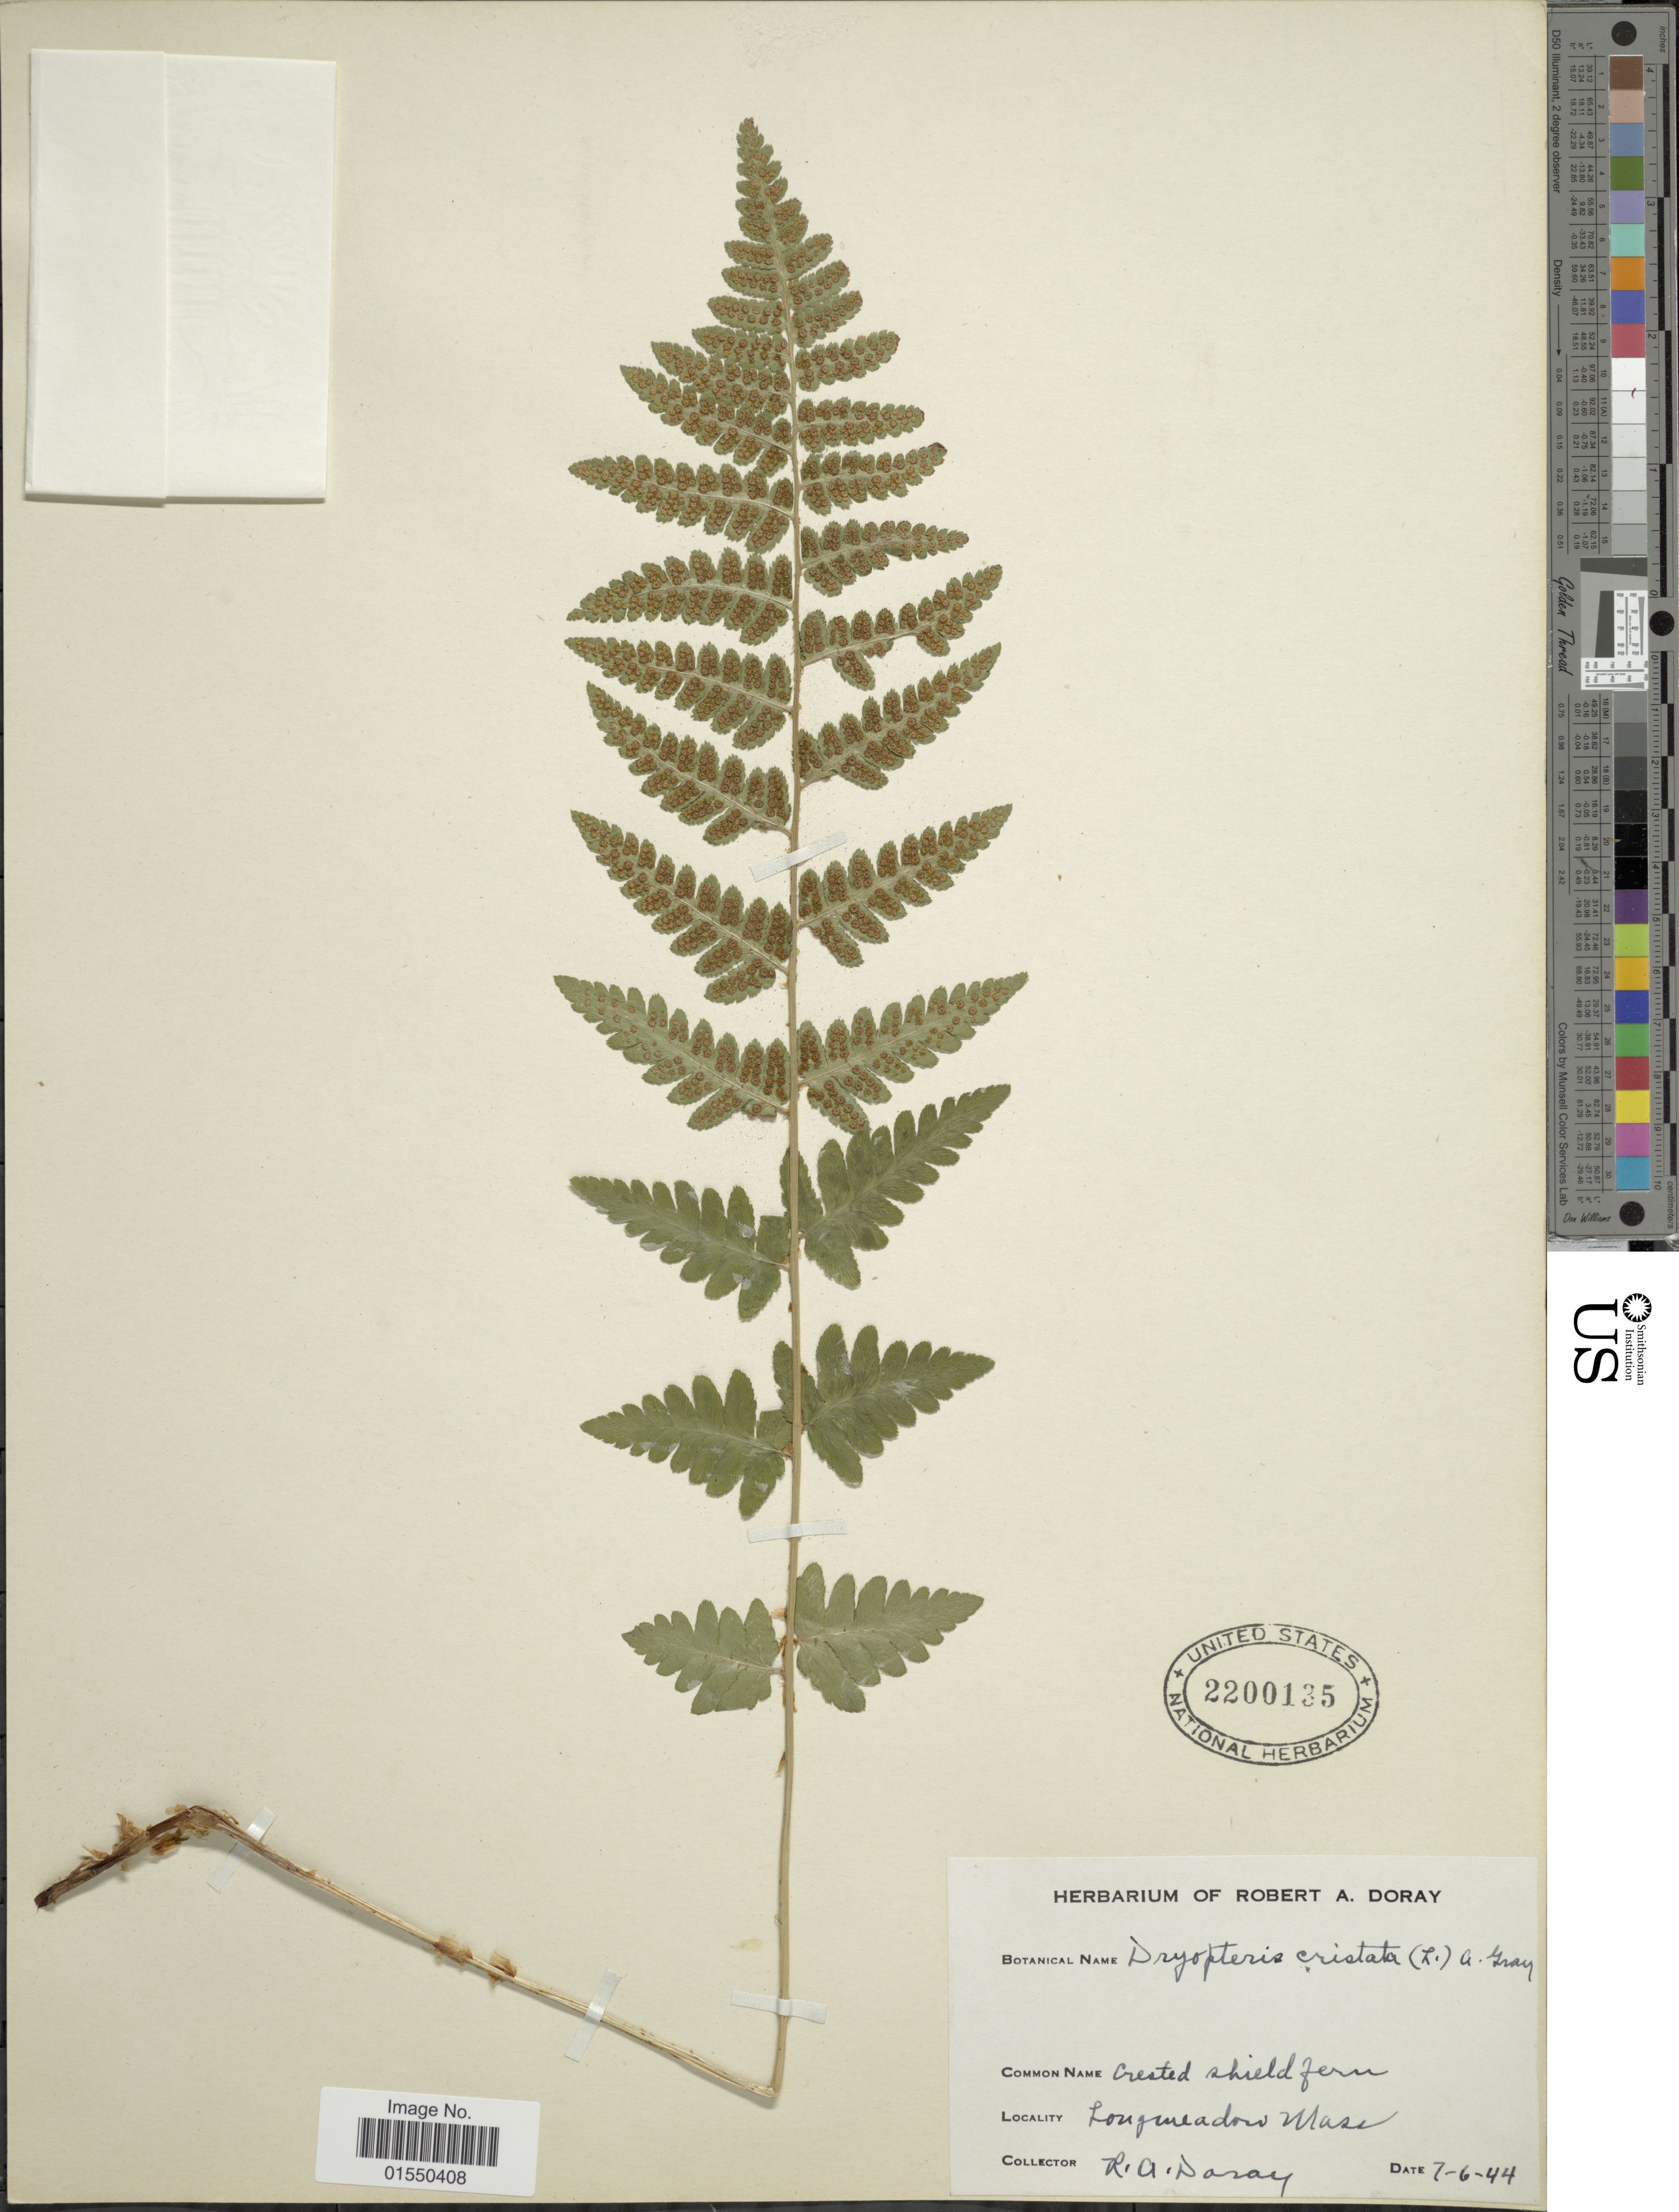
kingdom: Plantae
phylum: Tracheophyta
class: Polypodiopsida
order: Polypodiales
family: Dryopteridaceae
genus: Dryopteris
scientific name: Dryopteris cristata var. spinulosa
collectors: R. Daray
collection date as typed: Transcribed d/m/y: 7/6/44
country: United States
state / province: Massachusetts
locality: Longmeadow Mase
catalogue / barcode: US 2200135